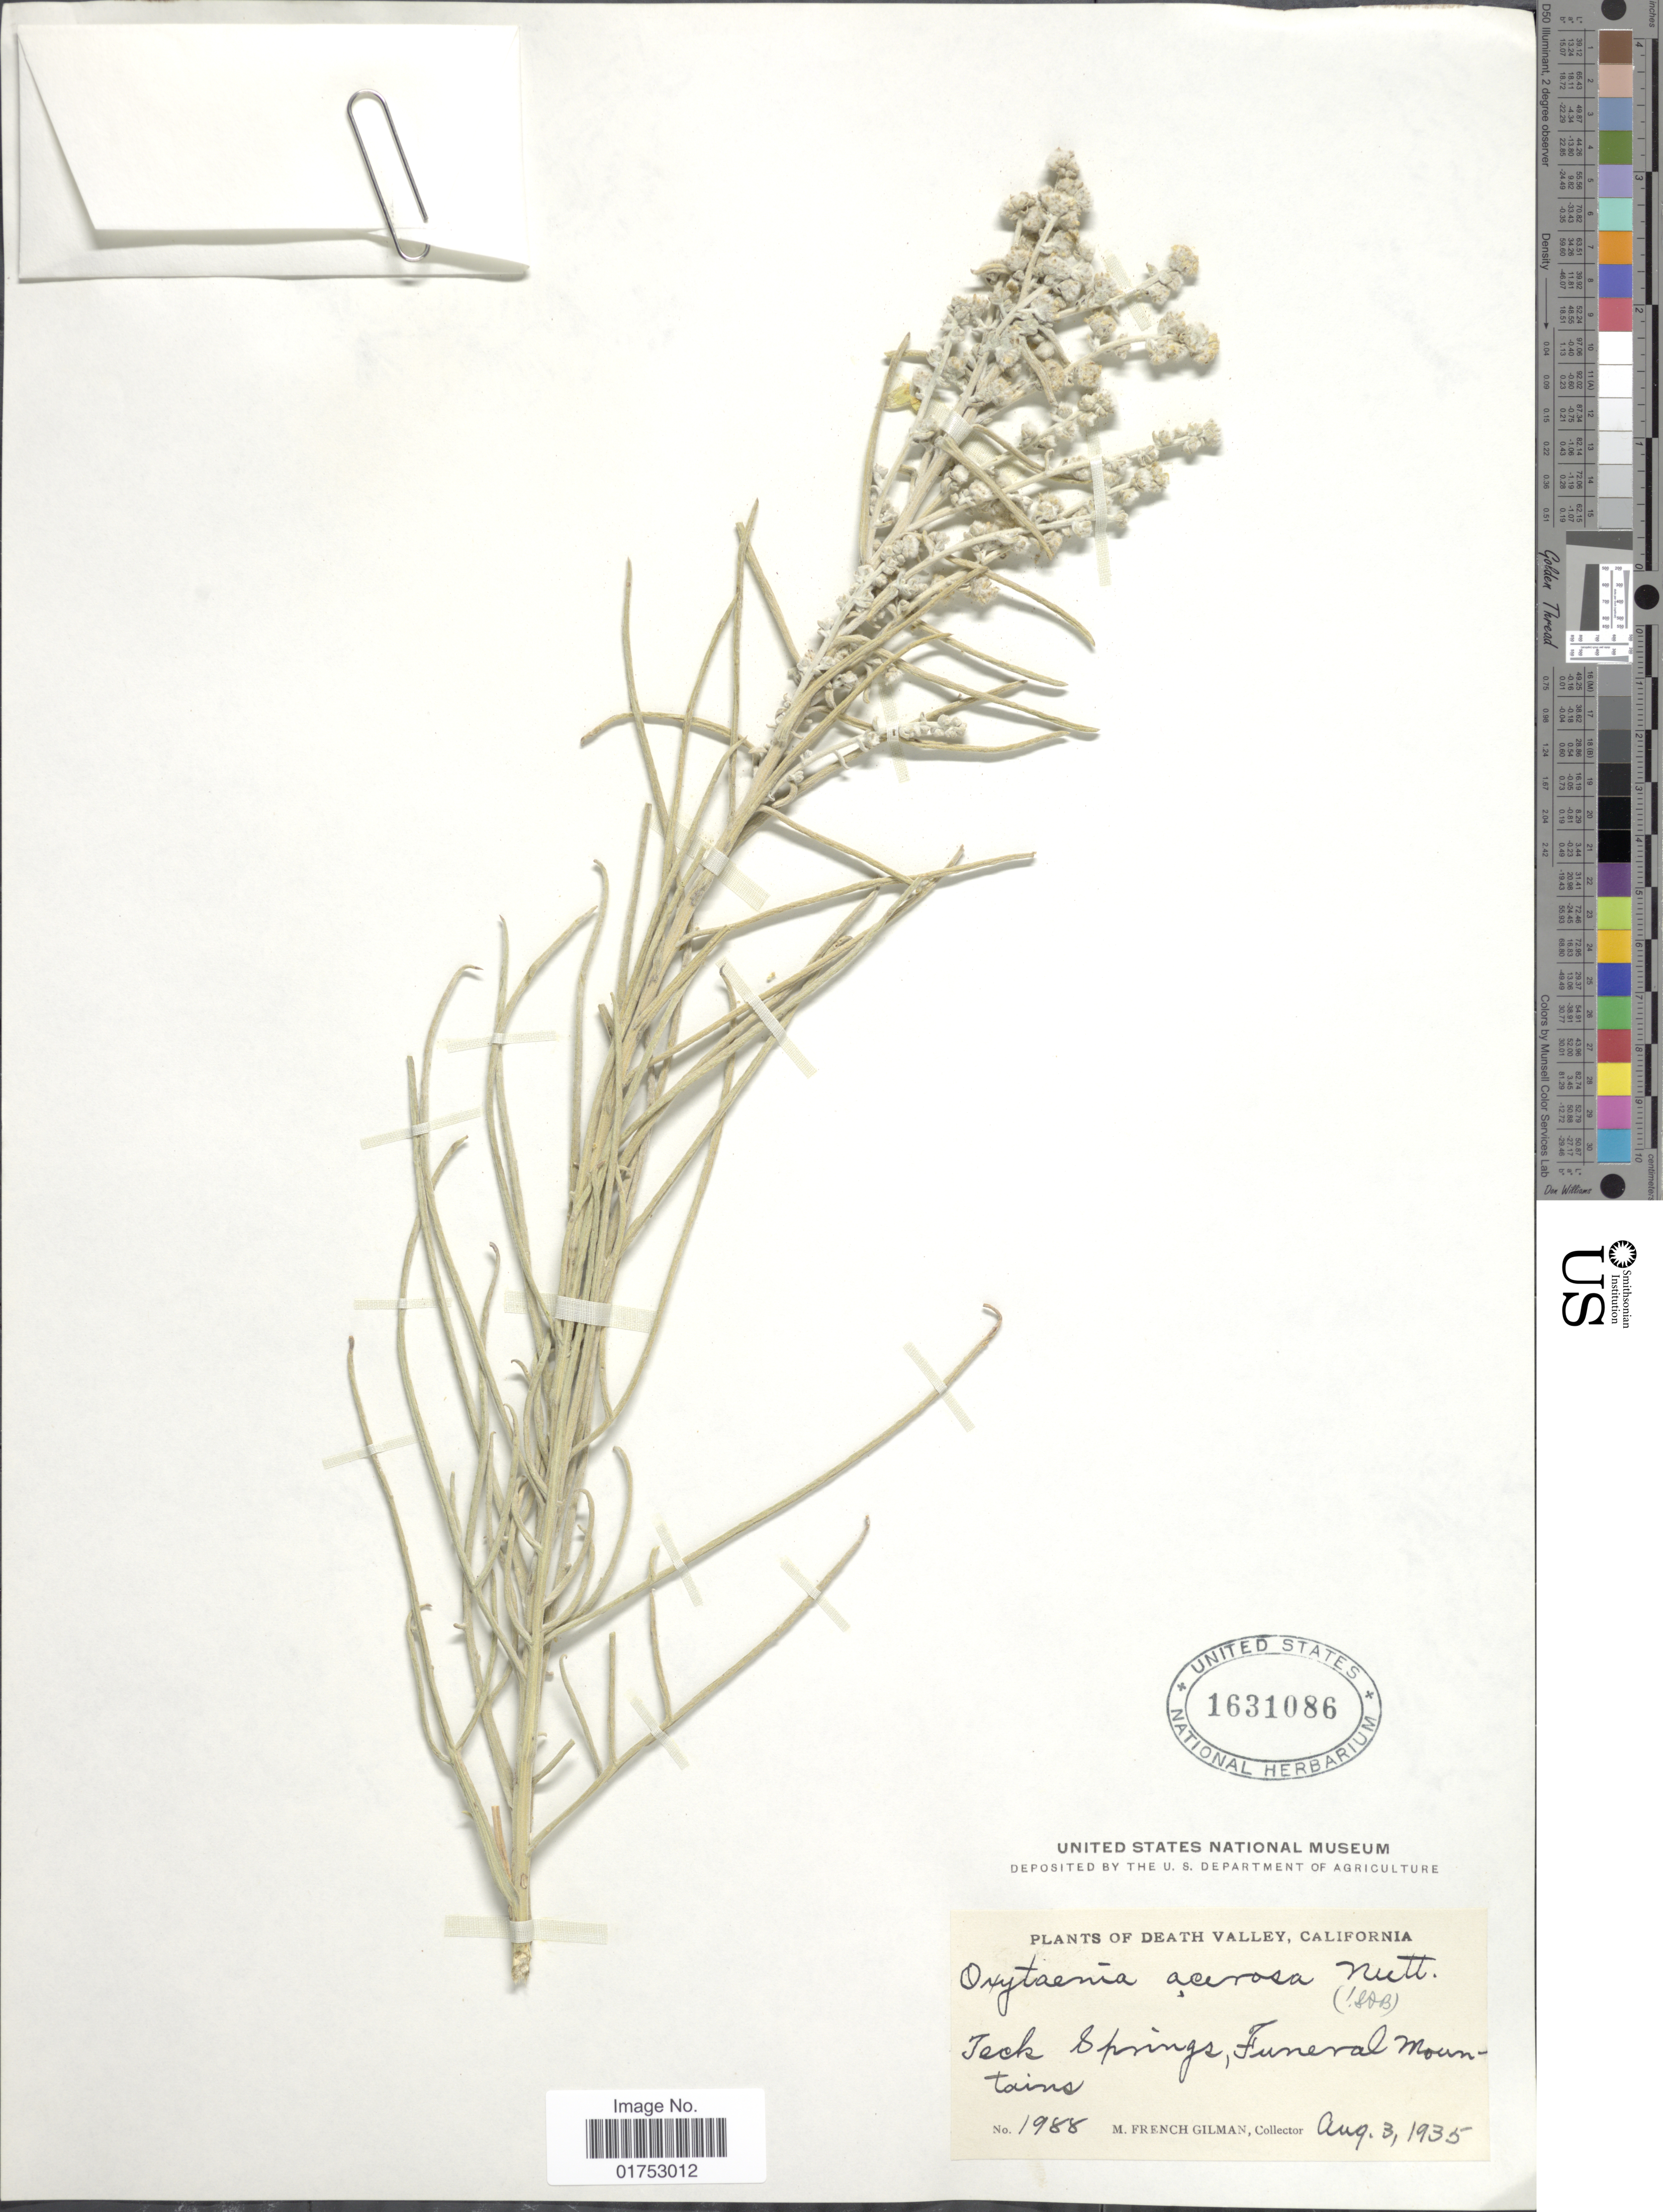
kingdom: Plantae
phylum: Tracheophyta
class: Magnoliopsida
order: Asterales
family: Asteraceae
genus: Oxytenia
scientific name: Oxytenia acerosa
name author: Nutt.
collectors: M. F. Gilman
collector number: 1988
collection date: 1935-08-03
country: United States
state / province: California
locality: Death Valley, Teck Springs, Funeral Mountains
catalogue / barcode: US 1631086